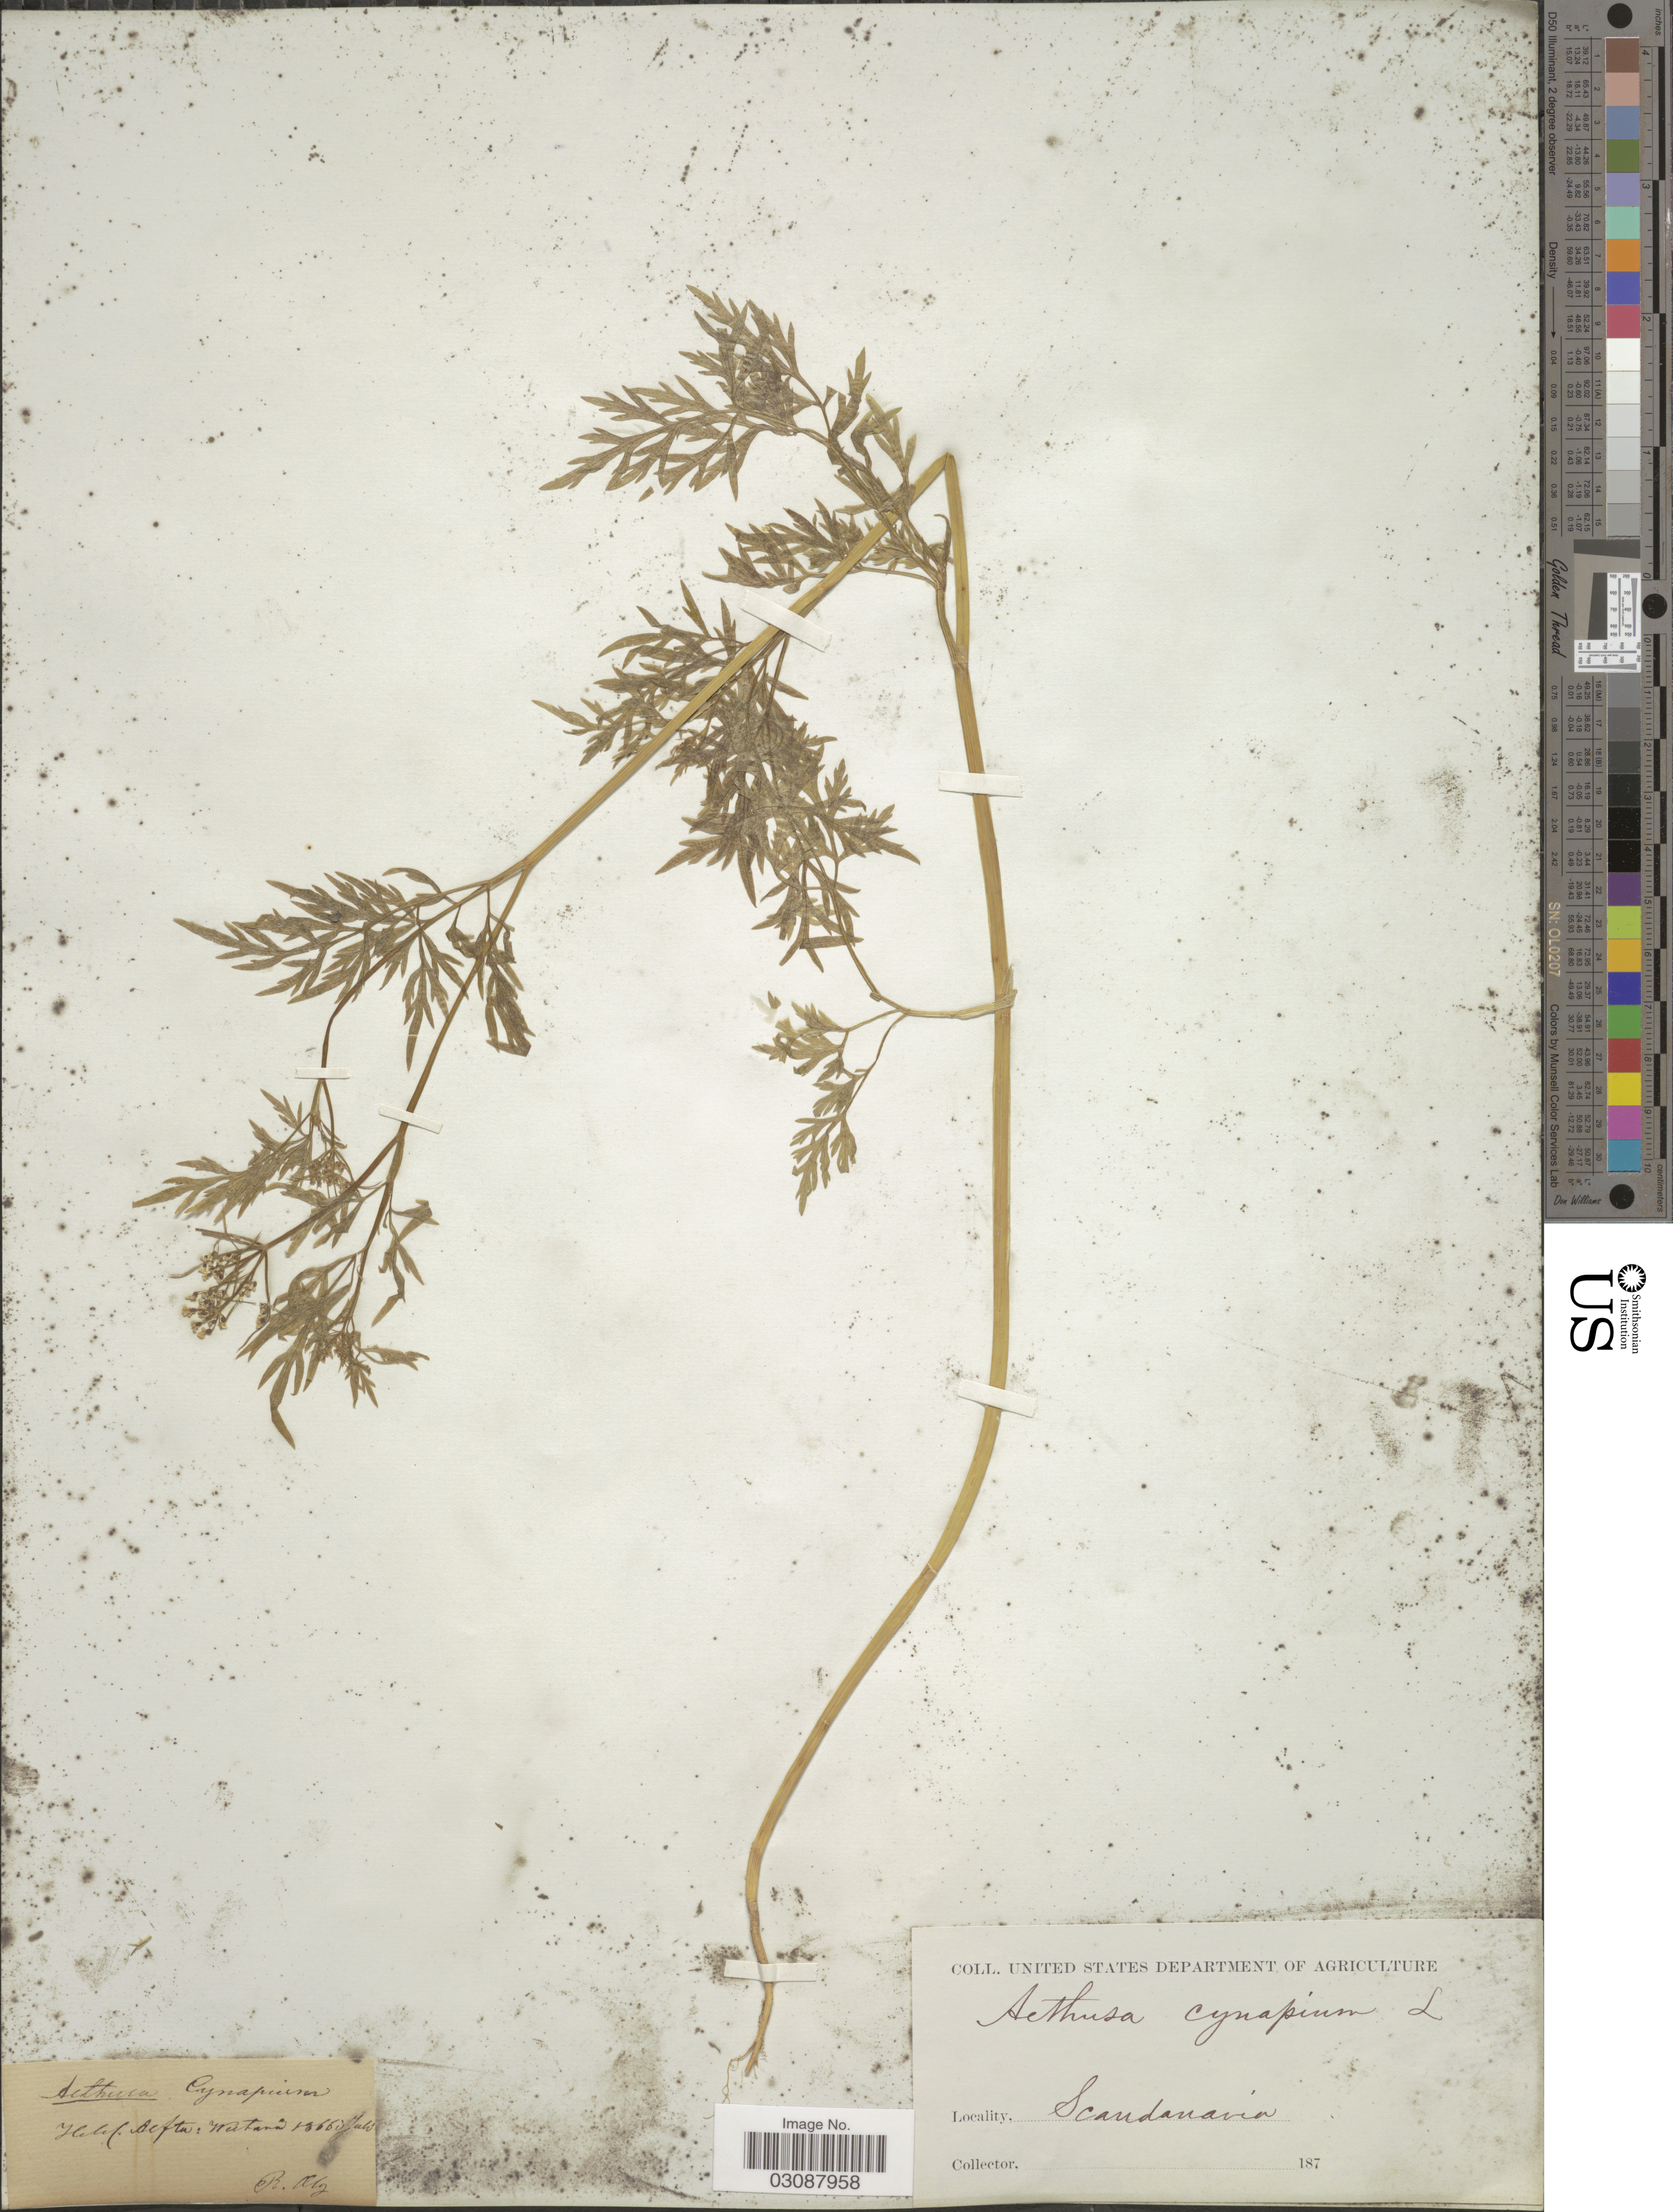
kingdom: Plantae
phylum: Tracheophyta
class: Magnoliopsida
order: Apiales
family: Apiaceae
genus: Aethusa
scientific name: Aethusa cynapium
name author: L.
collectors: R. Alej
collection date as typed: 187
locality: Scandinavia.